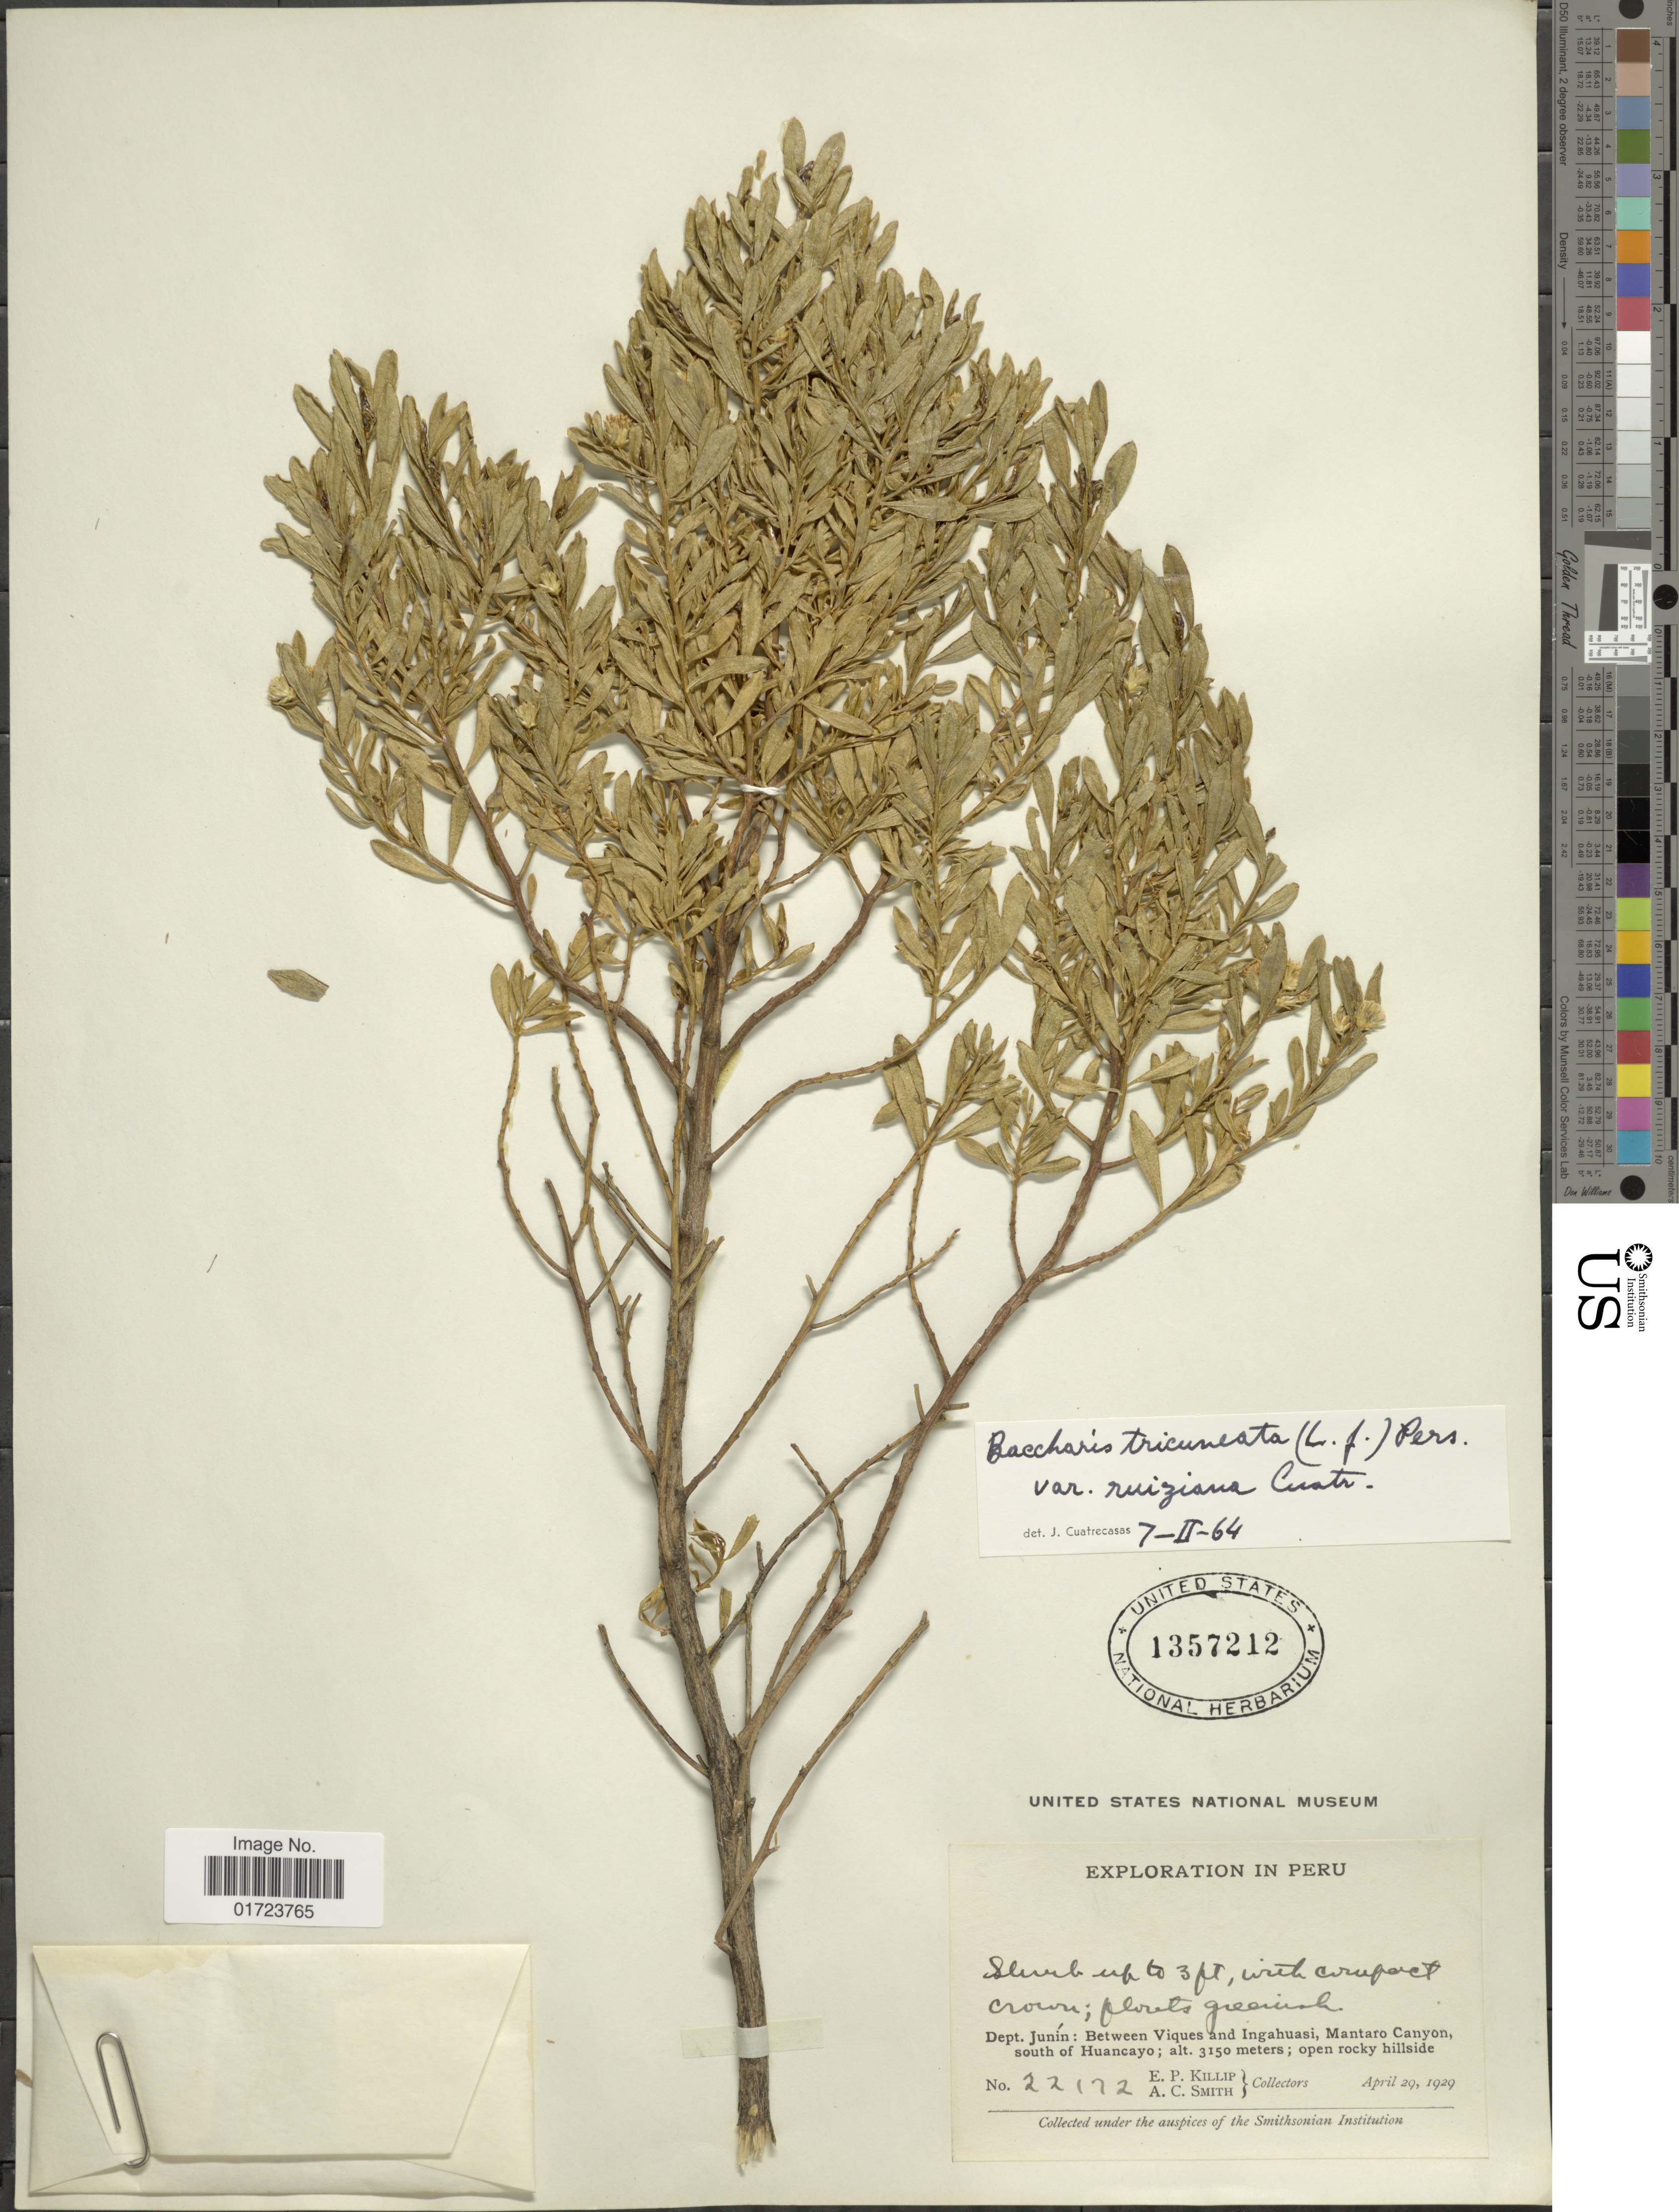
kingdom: Plantae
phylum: Tracheophyta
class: Magnoliopsida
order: Asterales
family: Asteraceae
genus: Baccharis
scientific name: Baccharis tricuneata var. ruiziana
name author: Cuatrec.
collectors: E. P. Killip & A. C. Smith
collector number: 22172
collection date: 1929-04-29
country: Peru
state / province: Junín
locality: Dept. Junin: Between Viques and Ingahuasi, Mantaro Canyon, south of Huancayo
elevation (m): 3150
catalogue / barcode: US 1357212